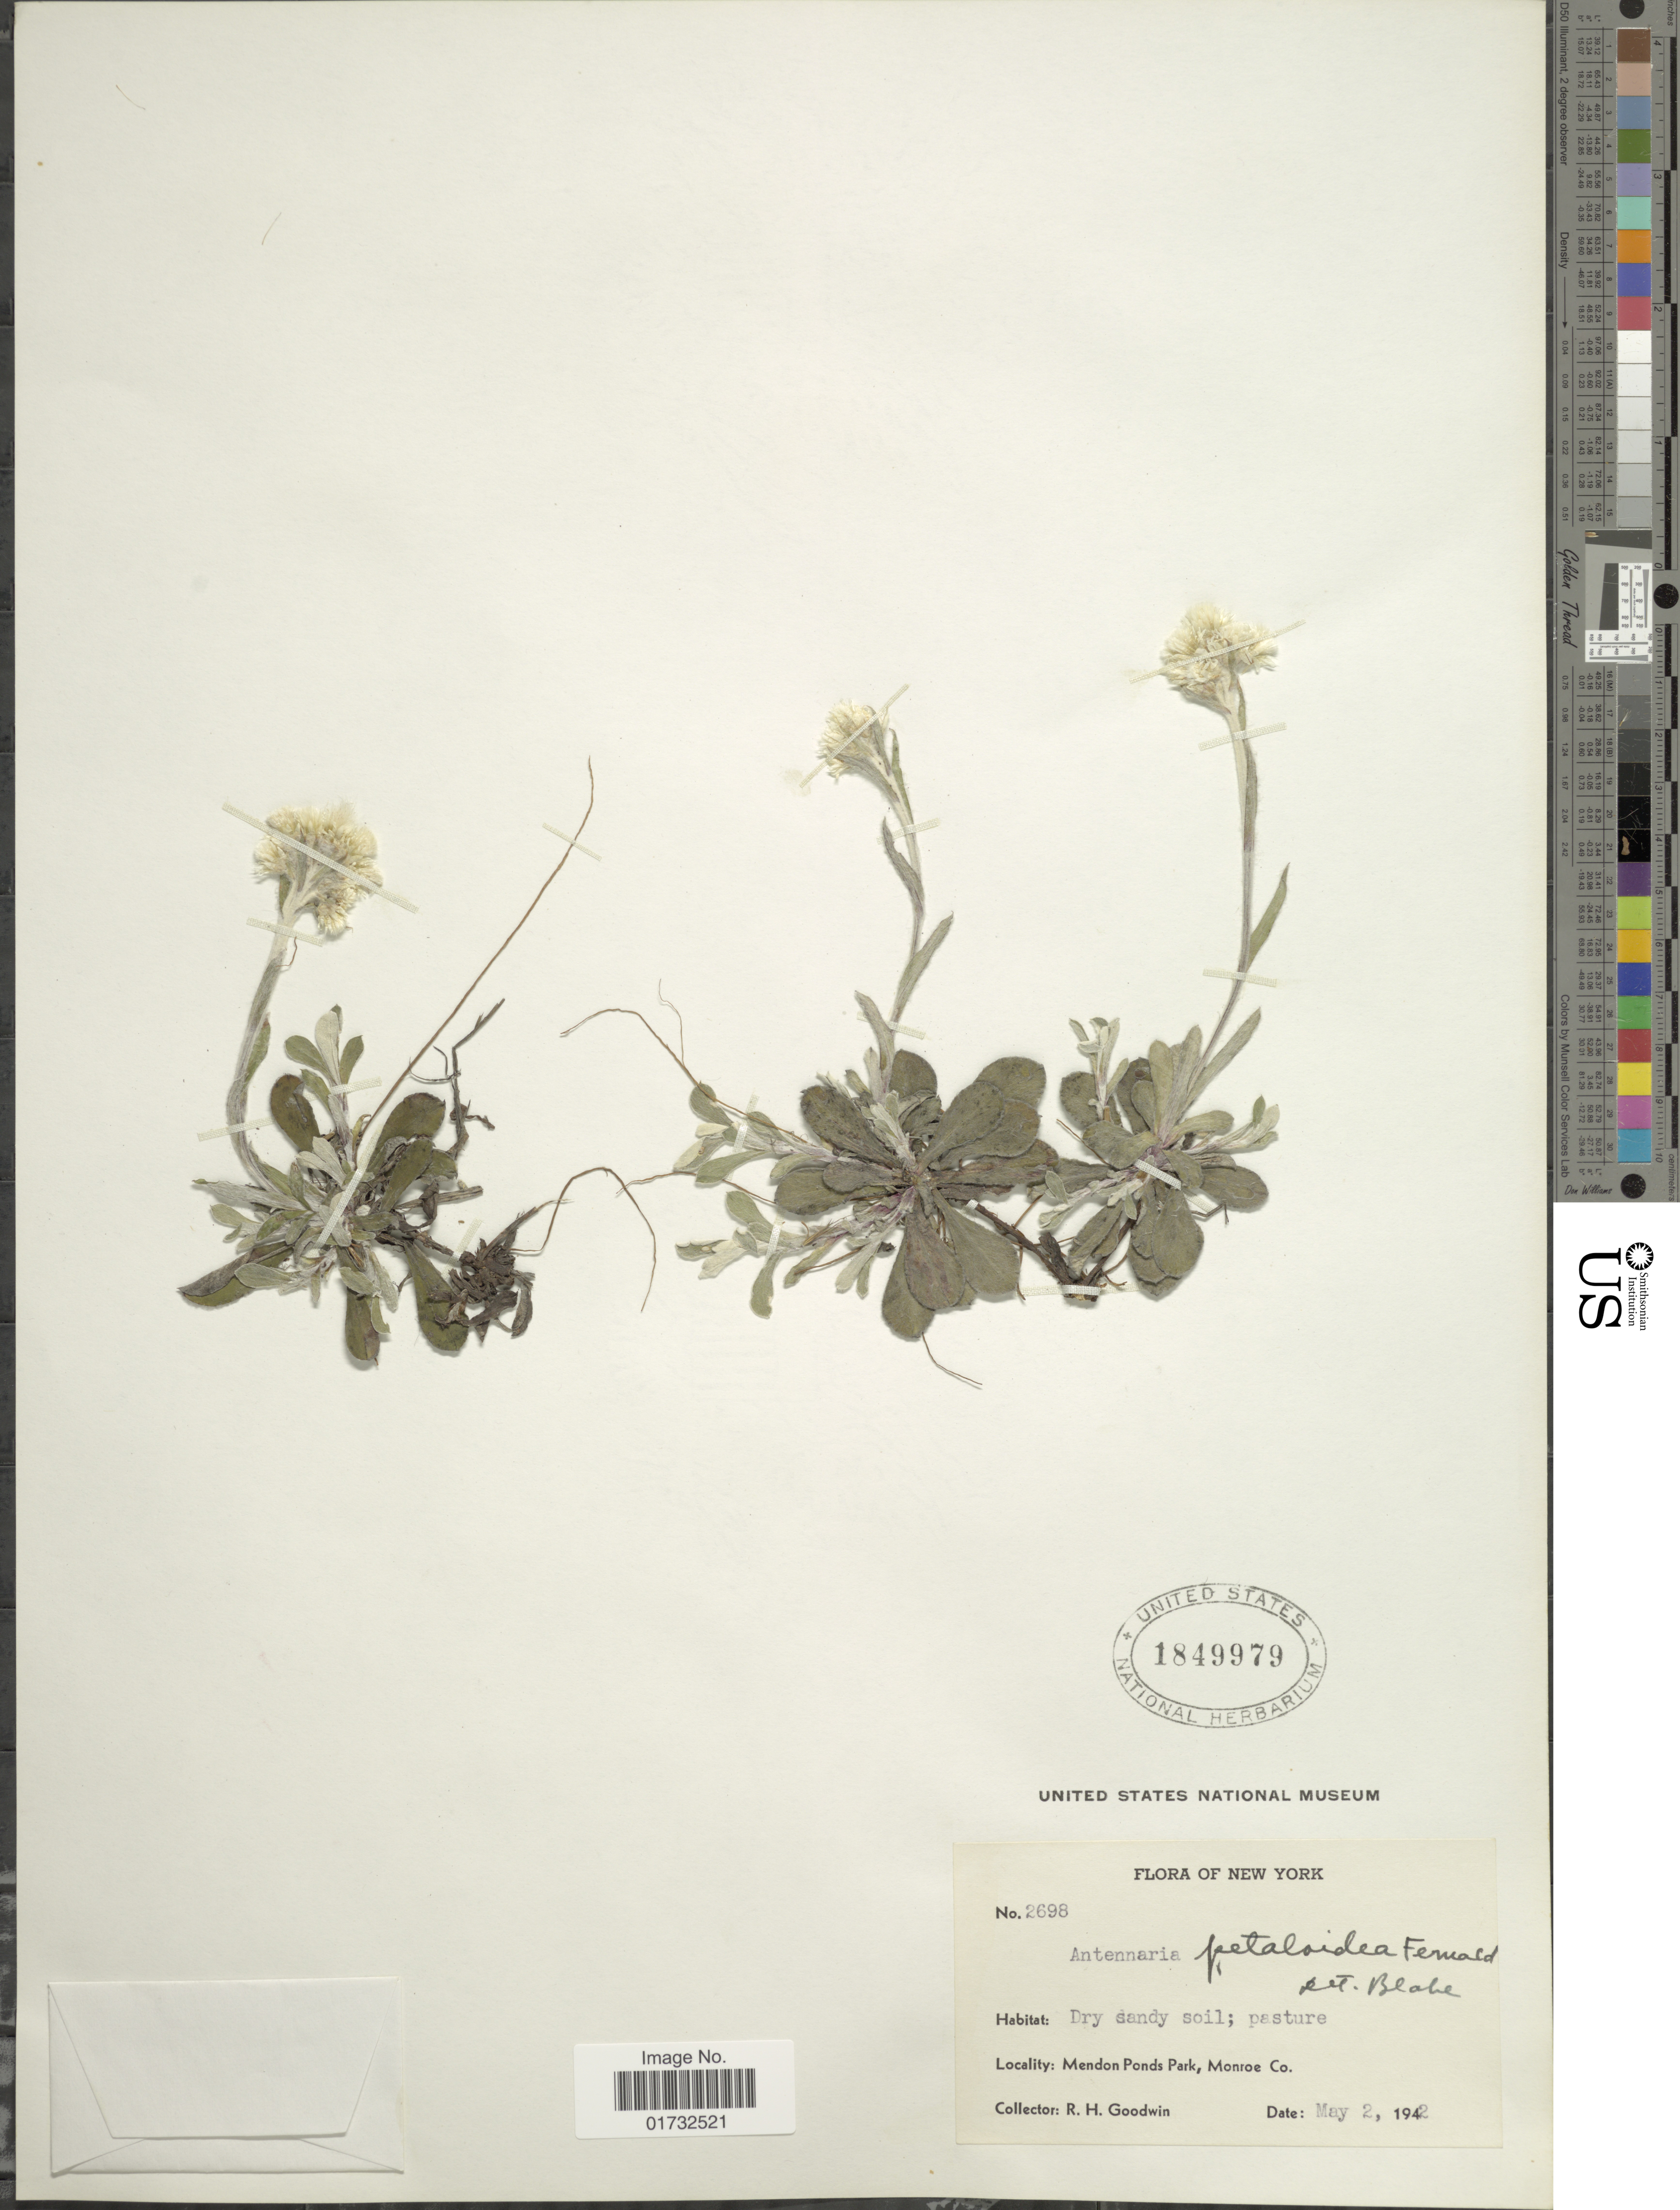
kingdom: Plantae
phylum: Tracheophyta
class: Magnoliopsida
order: Asterales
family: Asteraceae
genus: Antennaria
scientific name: Antennaria petaloidea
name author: (Fernald) Fernald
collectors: R. Goodwin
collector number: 2698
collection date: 1942-05-02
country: United States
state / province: New York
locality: Mendon Ponds Park, Monroe Co.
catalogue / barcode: US 1849979